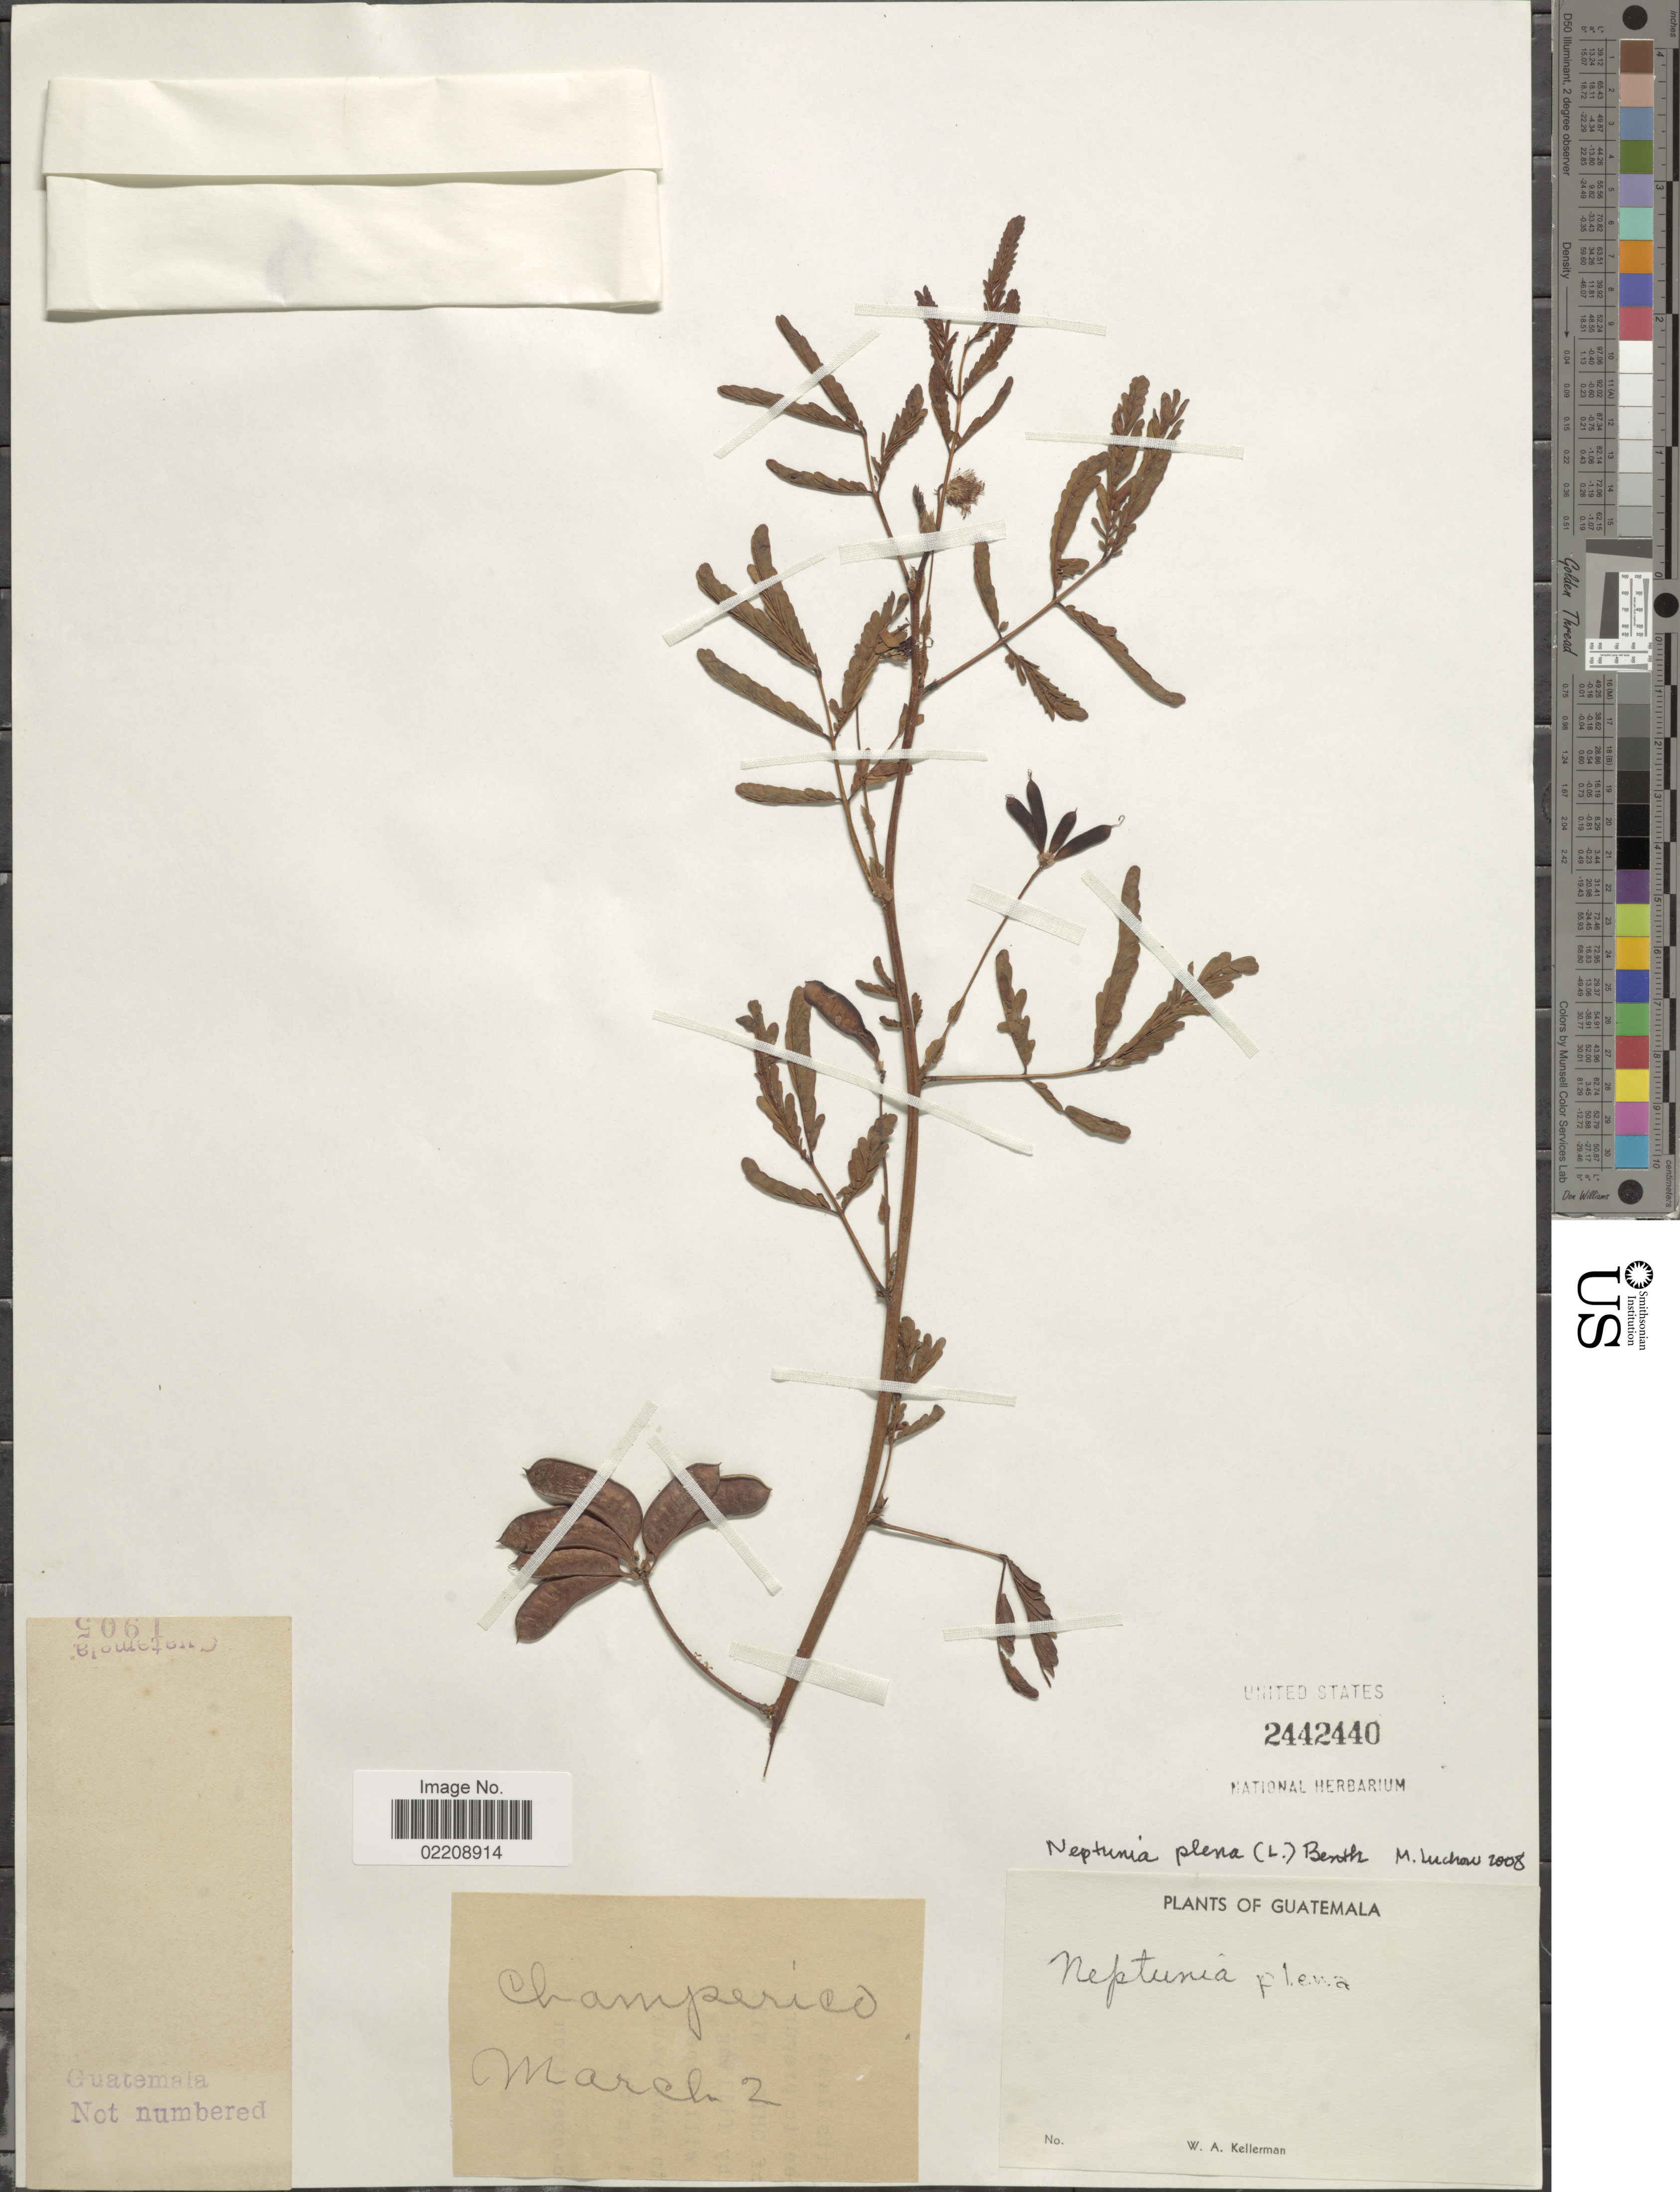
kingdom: Plantae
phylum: Tracheophyta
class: Magnoliopsida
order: Fabales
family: Fabaceae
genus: Neptunia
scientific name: Neptunia plena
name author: (L.) Benth.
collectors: W. Kellerman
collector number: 1905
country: Guatemala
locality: Champerico [unsure placement]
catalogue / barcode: US 2442440